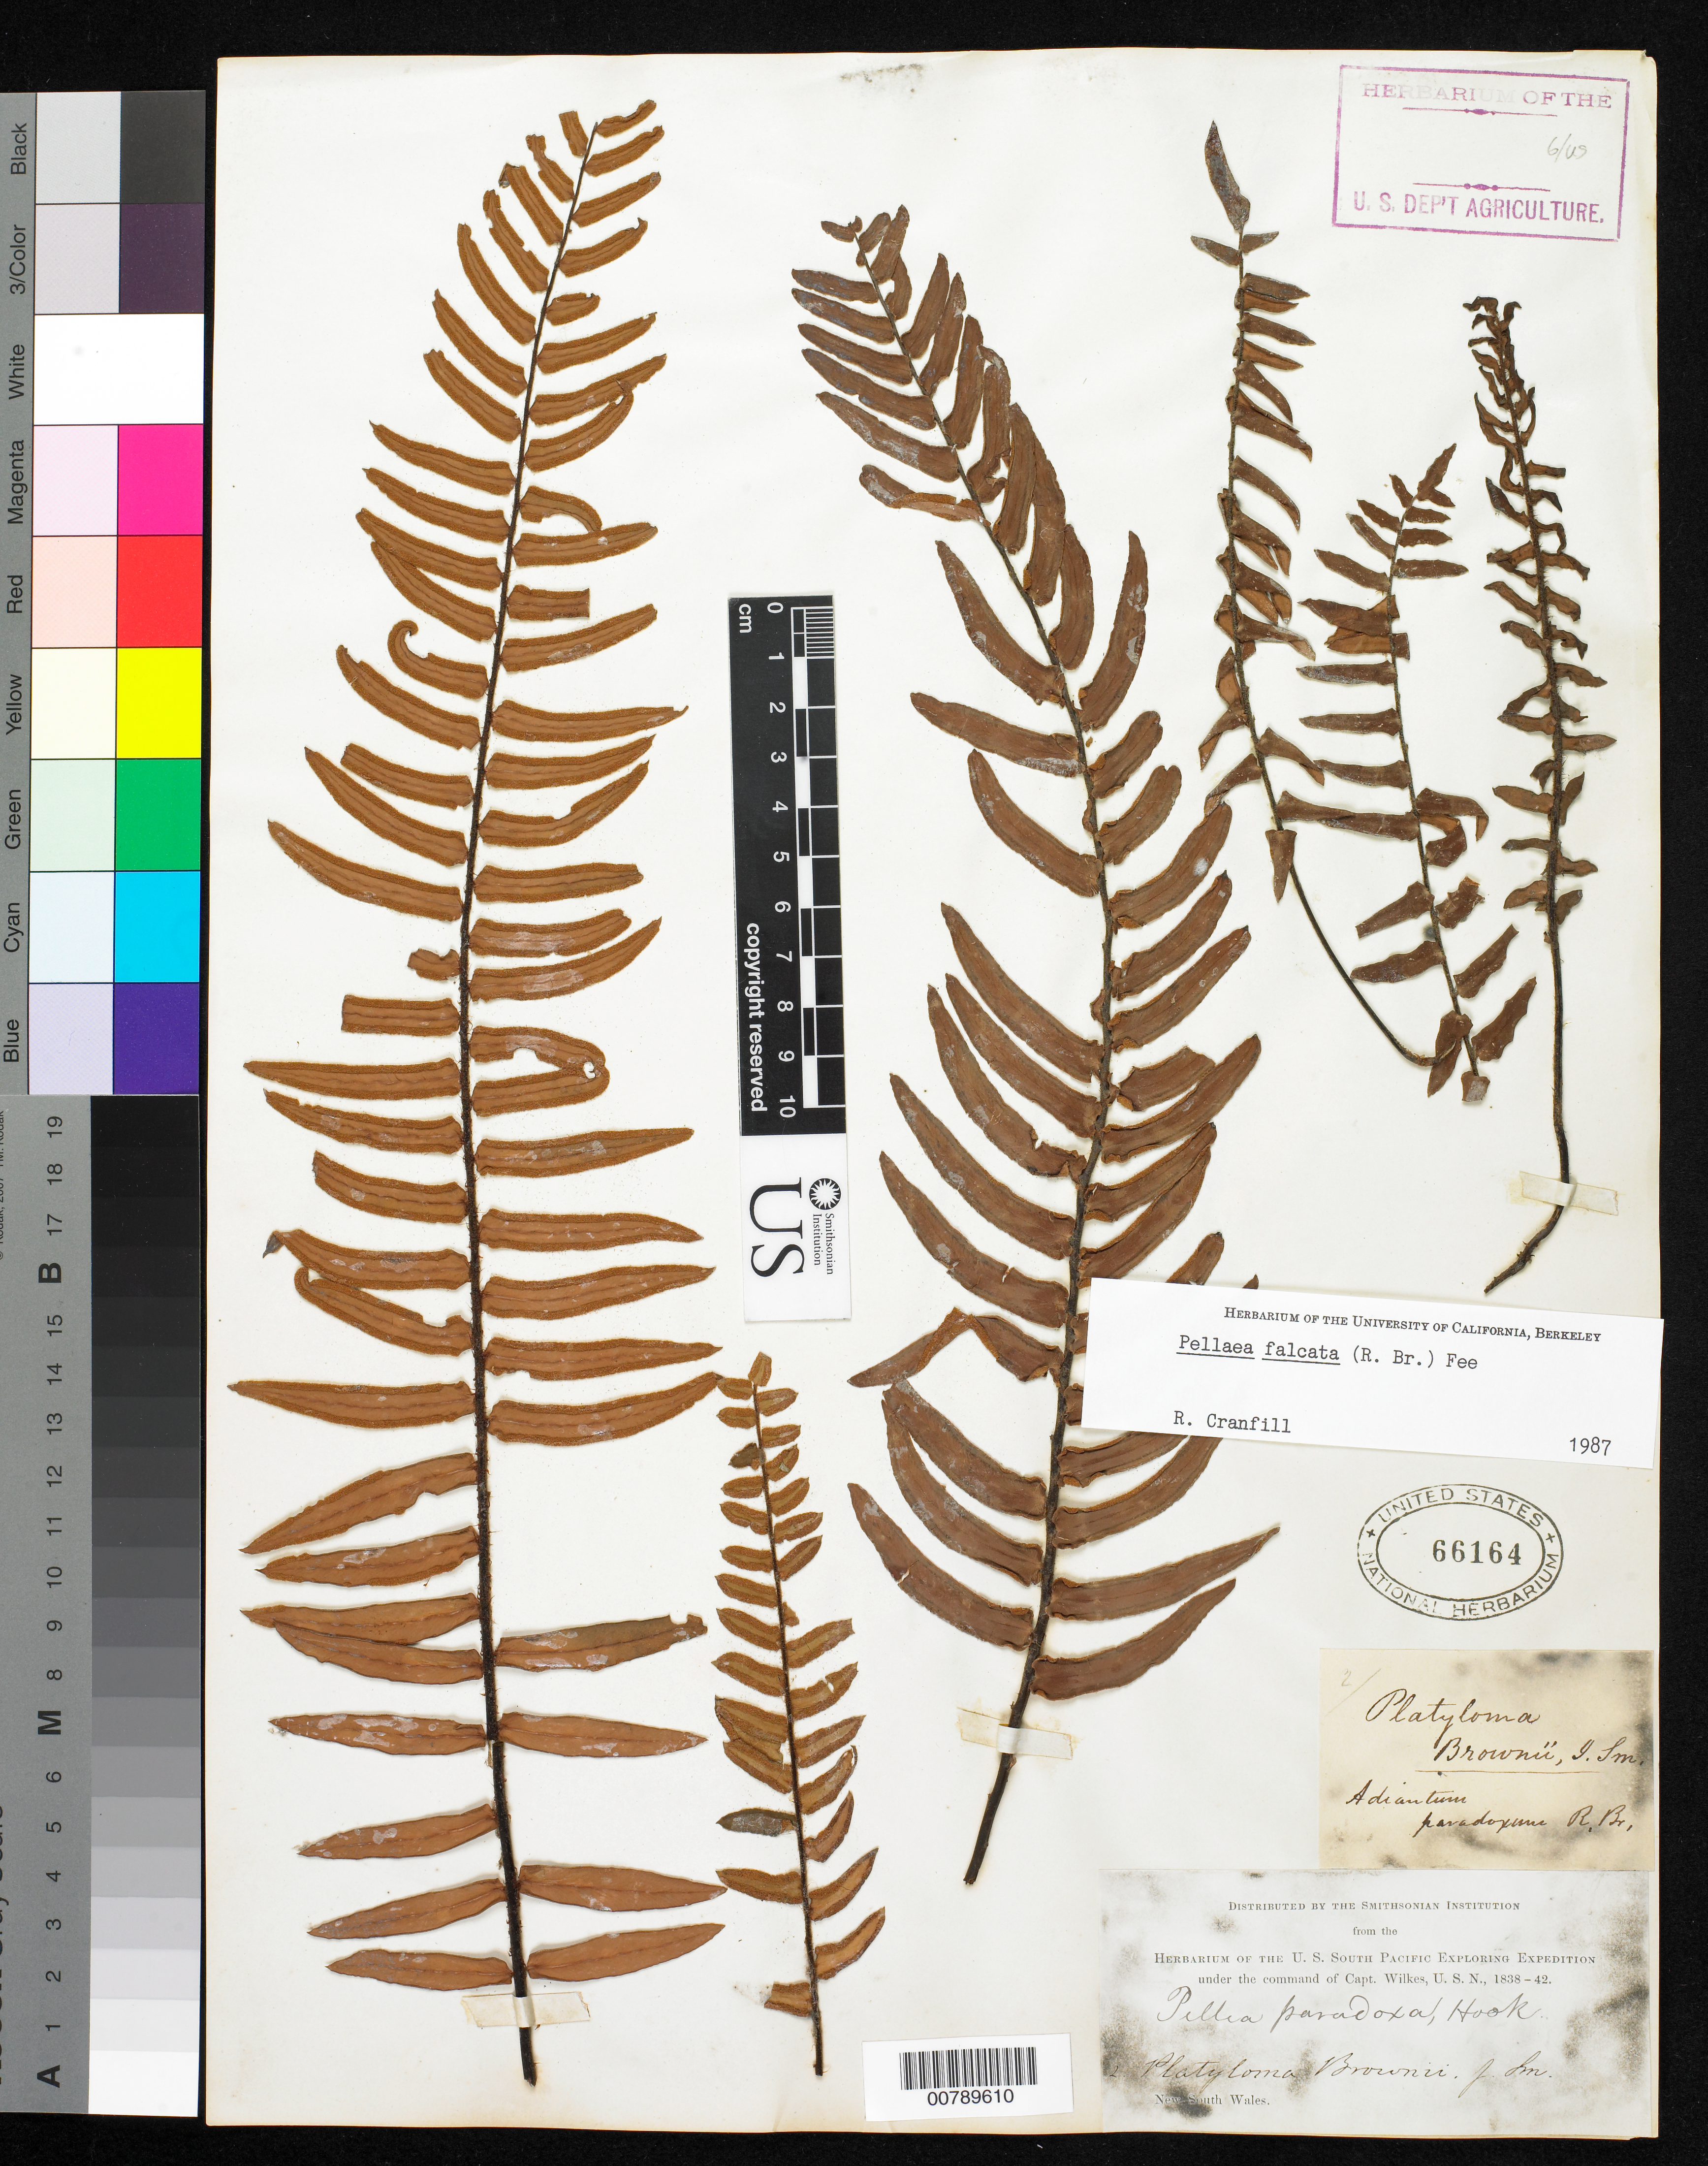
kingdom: Plantae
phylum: Tracheophyta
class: Polypodiopsida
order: Polypodiales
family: Pteridaceae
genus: Pellaea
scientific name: Pellaea falcata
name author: Fée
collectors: Wilkes Explor. Exped.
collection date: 1838/1842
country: Australia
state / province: New South Wales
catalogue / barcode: US 66164